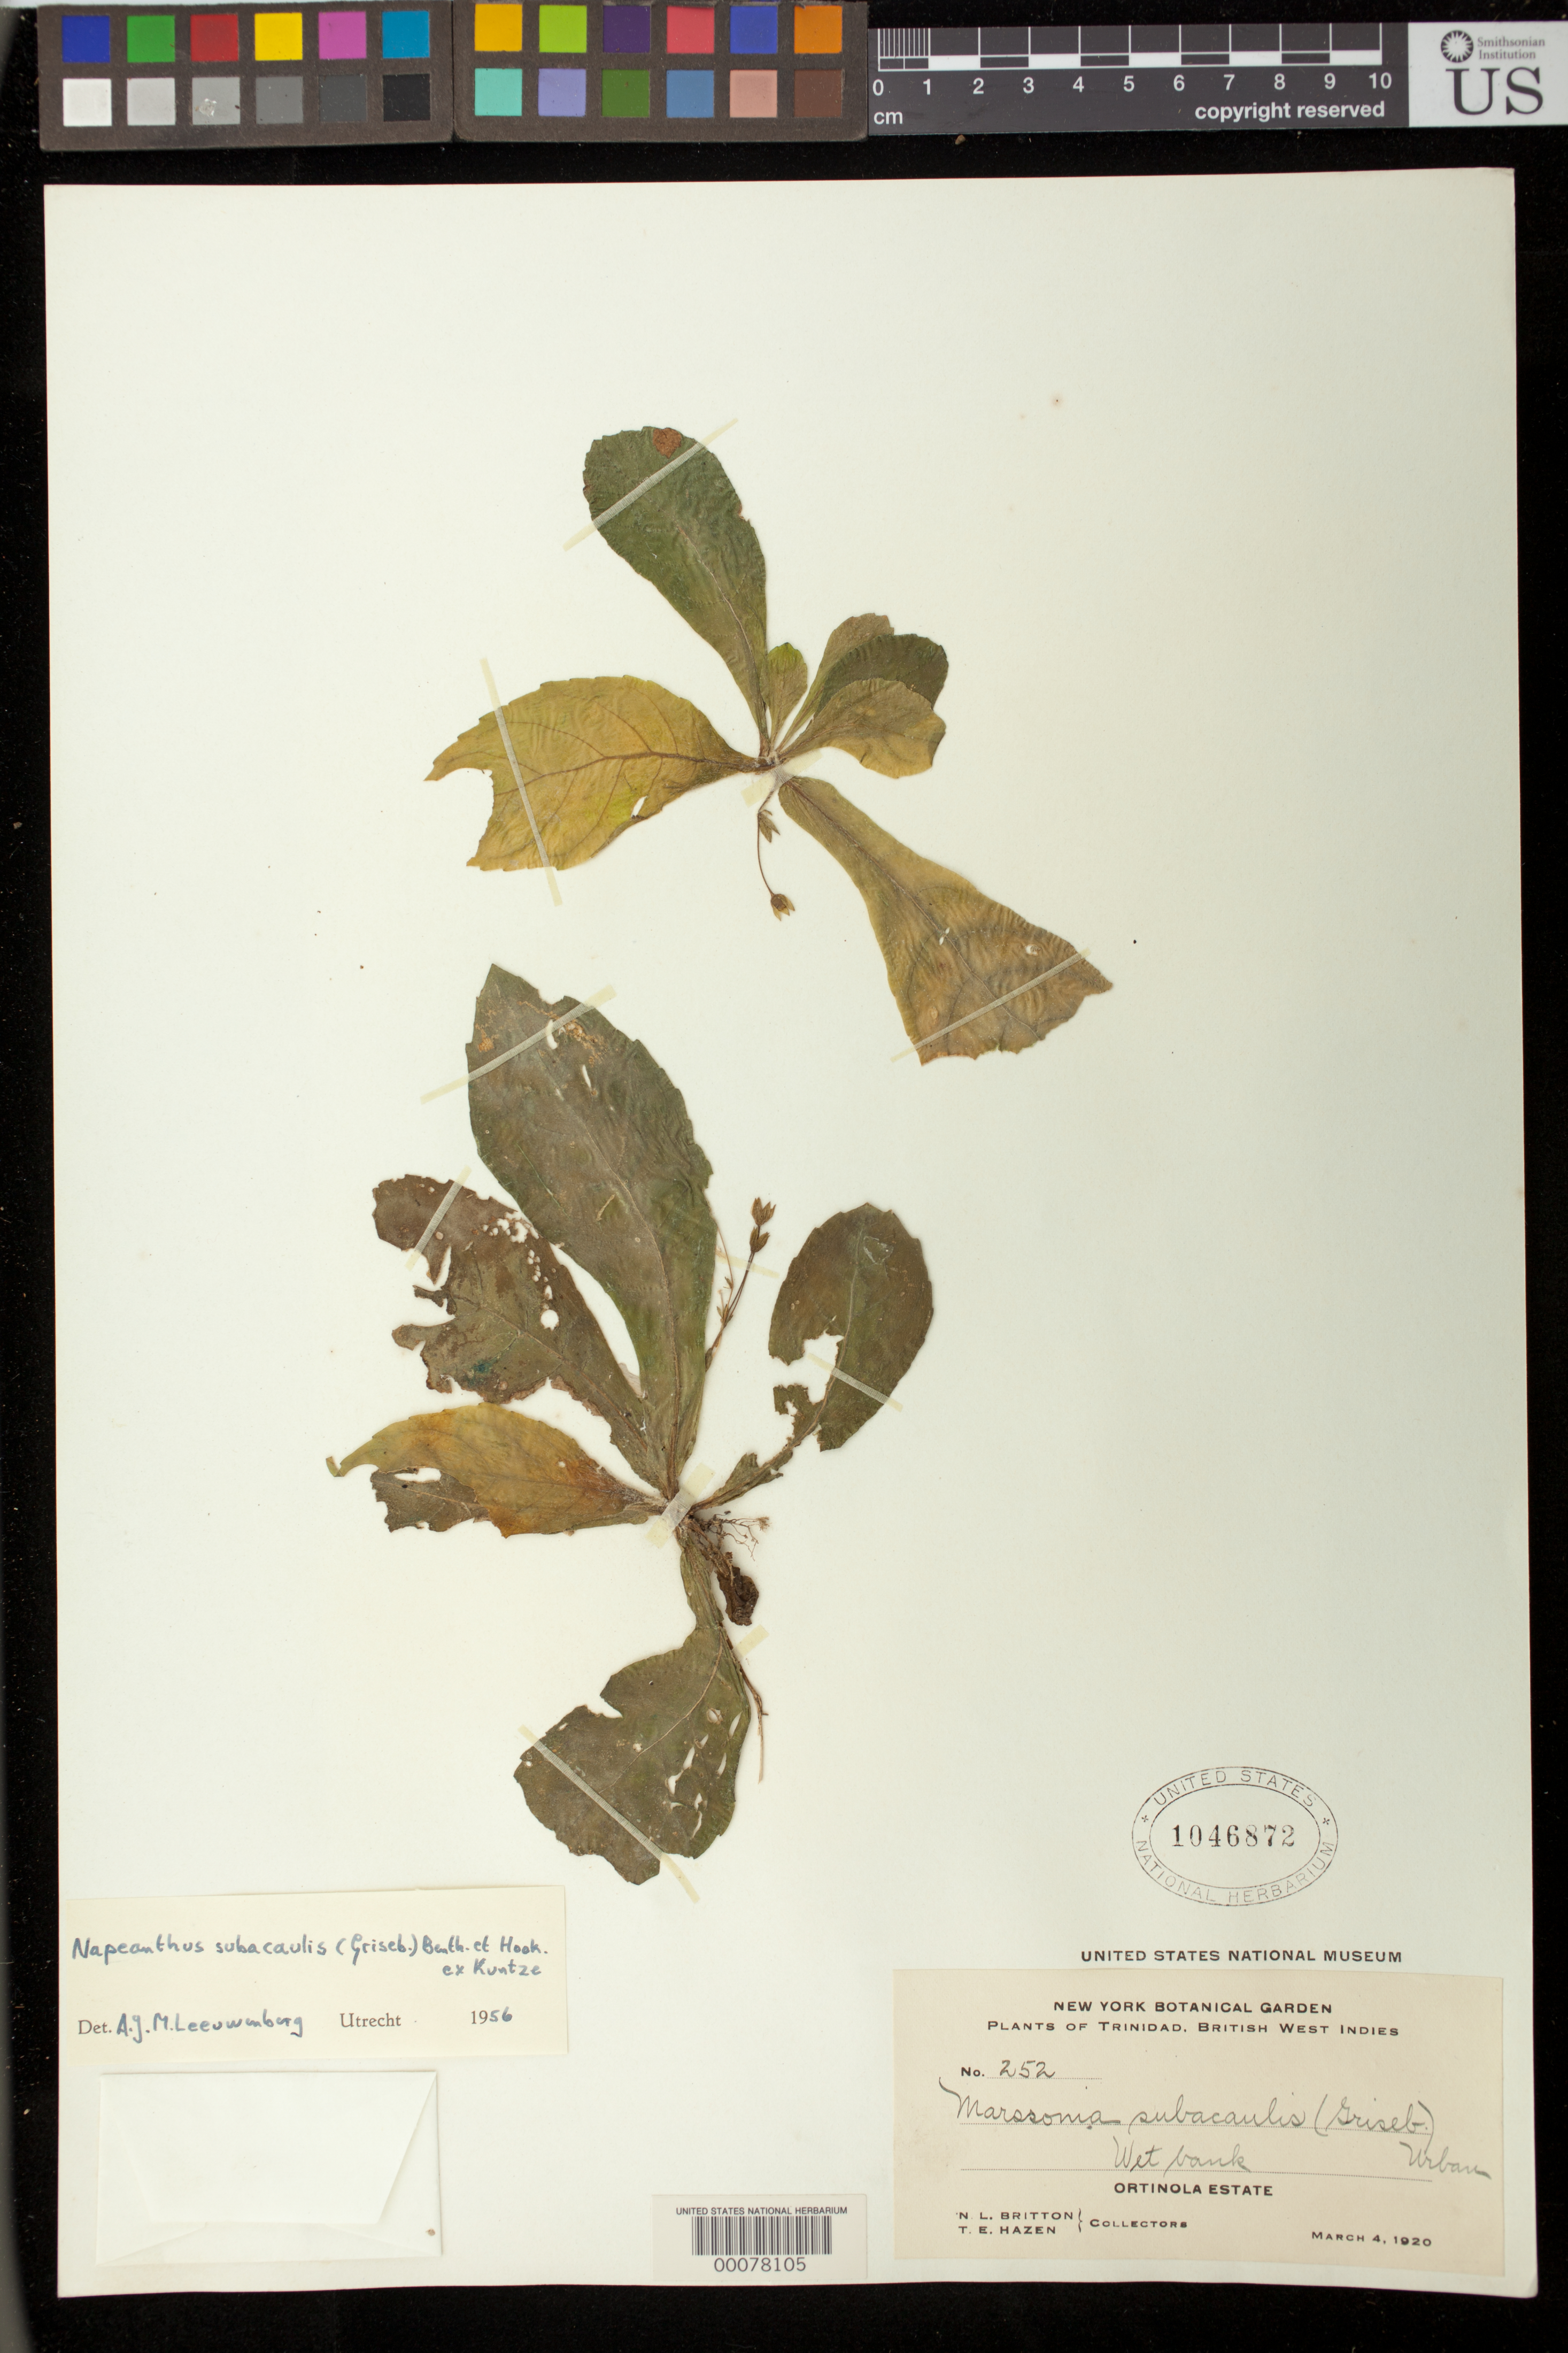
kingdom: Plantae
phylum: Tracheophyta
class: Magnoliopsida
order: Lamiales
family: Gesneriaceae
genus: Napeanthus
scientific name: Napeanthus subacaulis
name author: (Griseb.) Benth. & Hook. f. ex Kuntze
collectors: N. Britton & T. E. Hazen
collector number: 252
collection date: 1920-03-04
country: Trinidad and Tobago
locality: Trinidad, British West Indies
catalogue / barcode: US 1046872